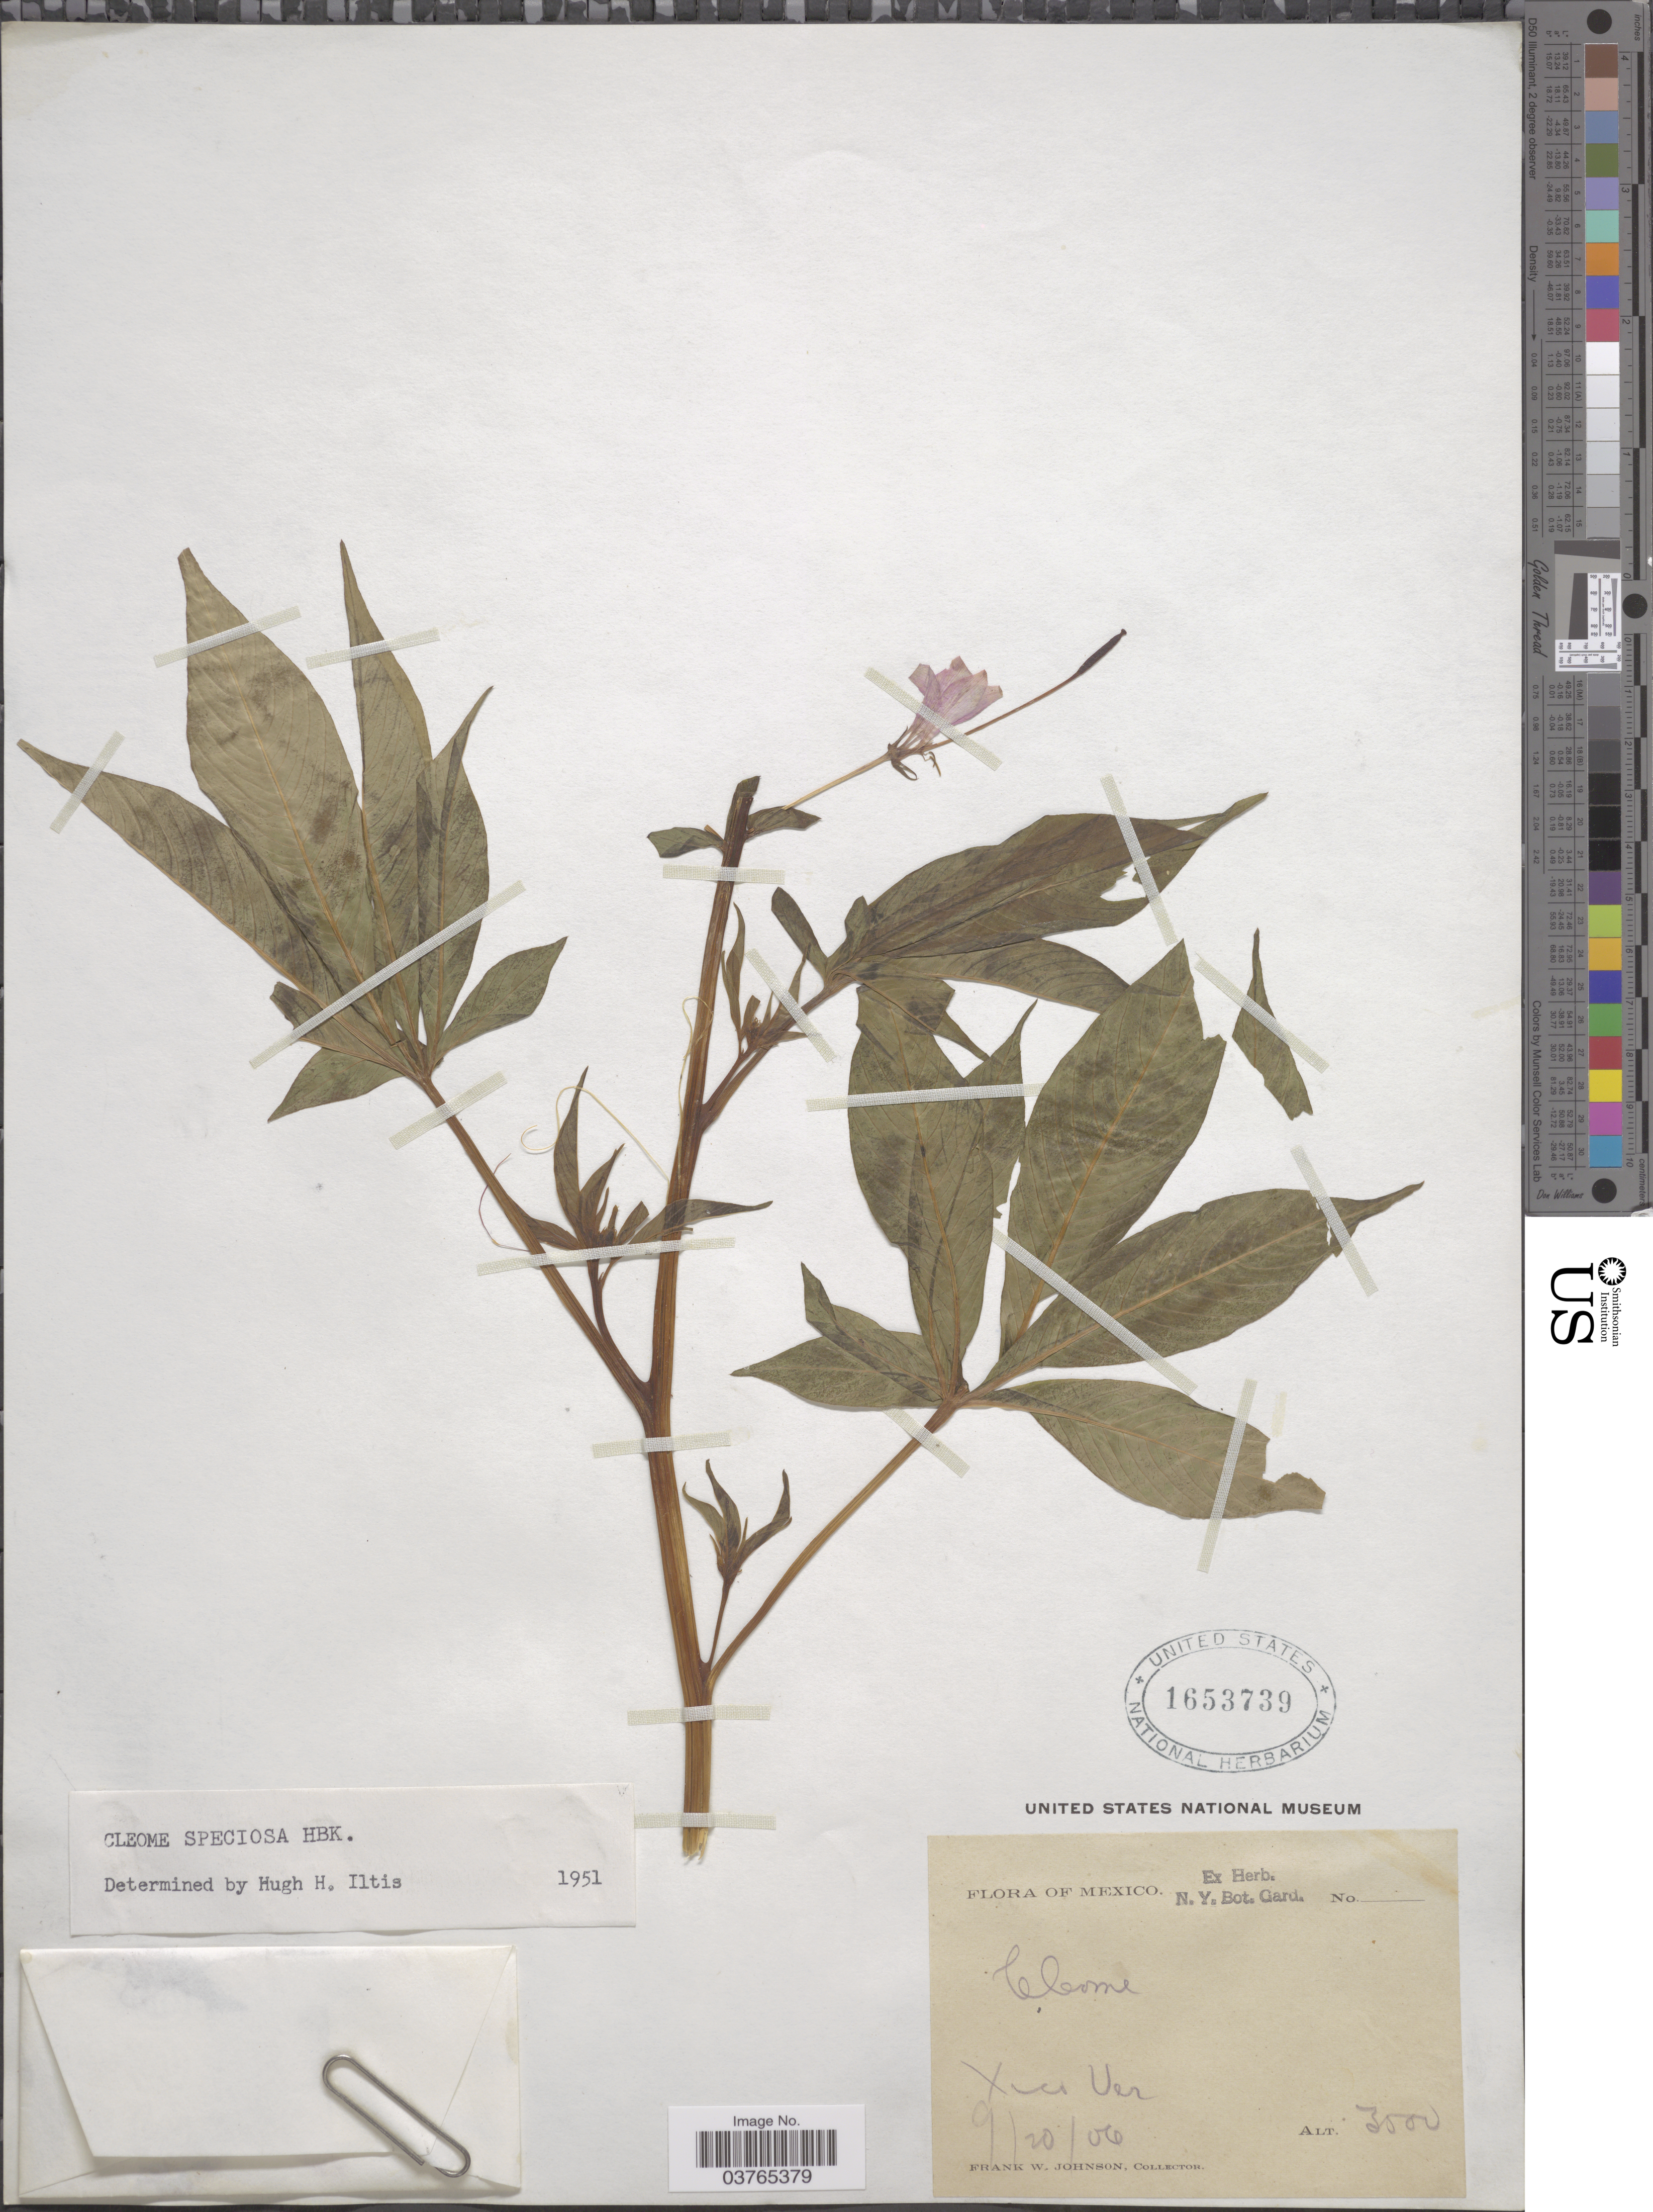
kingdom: Plantae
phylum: Tracheophyta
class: Magnoliopsida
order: Brassicales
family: Cleomaceae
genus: Cleoserrata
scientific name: Cleoserrata speciosa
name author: (Raf.) Iltis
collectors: F. W. Johnson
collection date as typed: Transcribed d/m/y: 20/9/6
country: Mexico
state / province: Veracruz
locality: Xico Ver.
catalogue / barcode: US 1653739